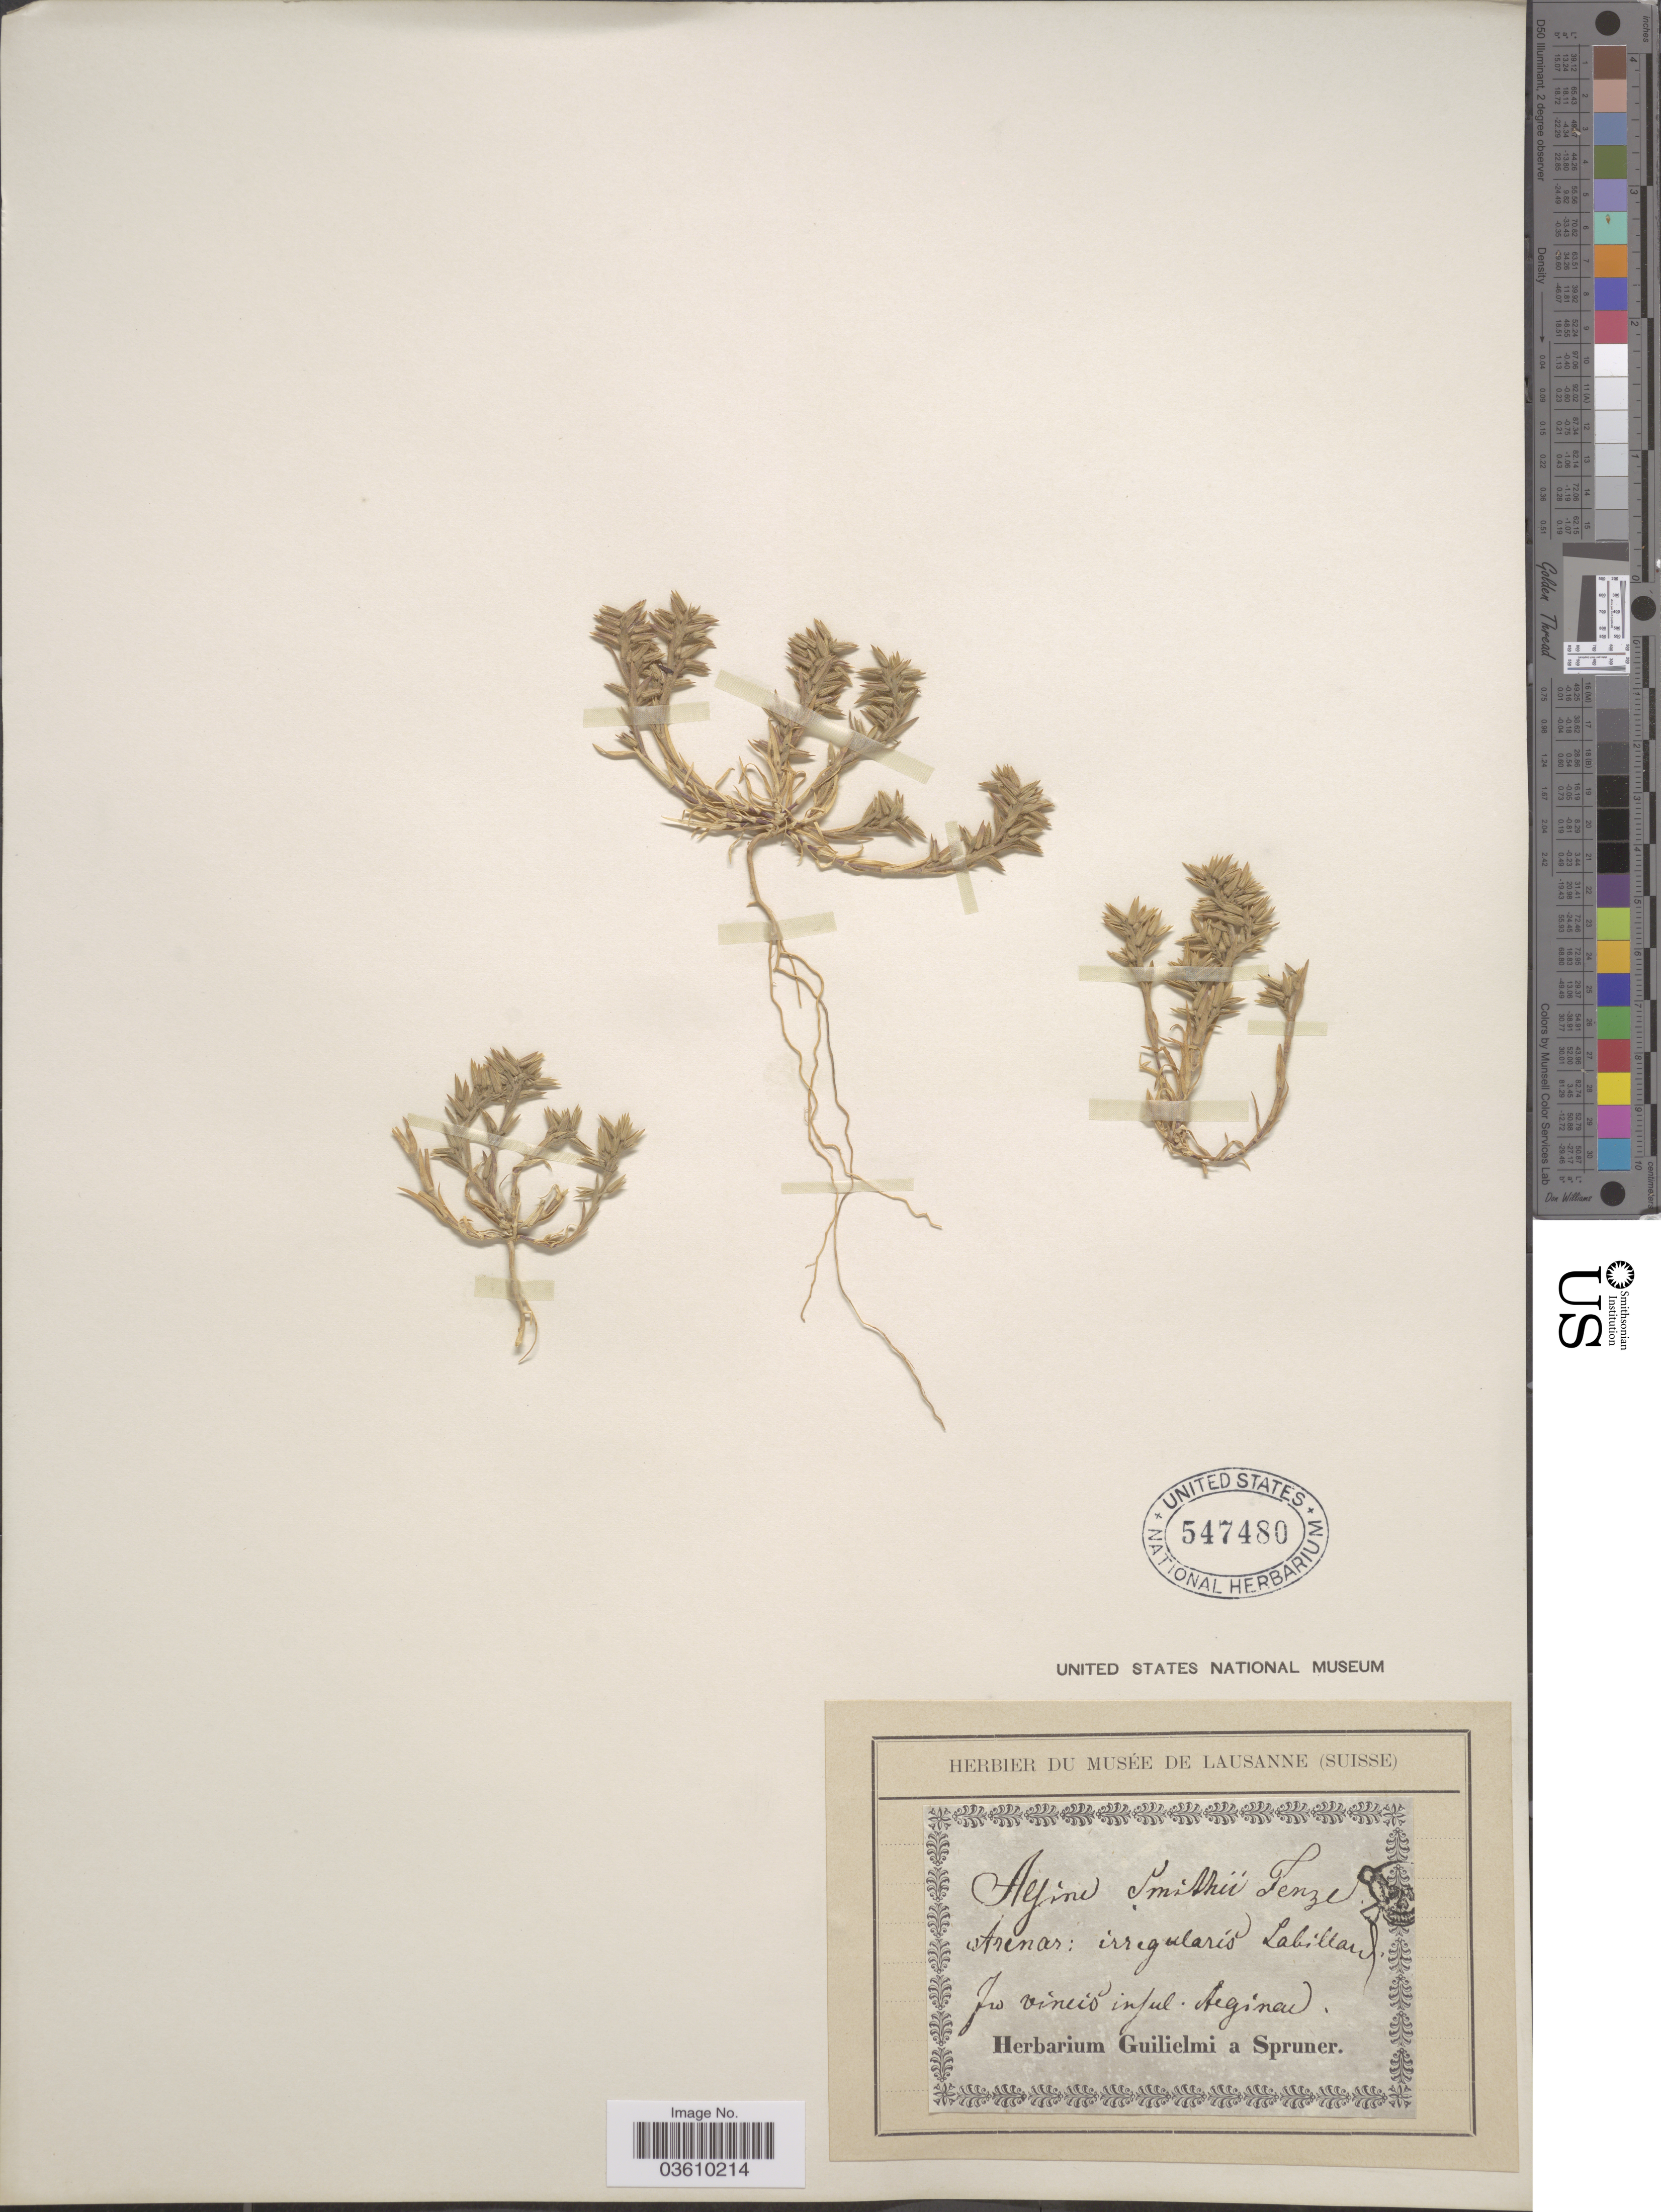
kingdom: Plantae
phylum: Tracheophyta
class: Magnoliopsida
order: Caryophyllales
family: Caryophyllaceae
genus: Minuartia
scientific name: Minuartia globulosa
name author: (Labill.) Schinz & Thell.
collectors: Ex herb. Guilielmi a Spruner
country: Greece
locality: Arenar: irregularío Labillan [interpreted]. Zw vinció inful. Aeginae.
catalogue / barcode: US 547480